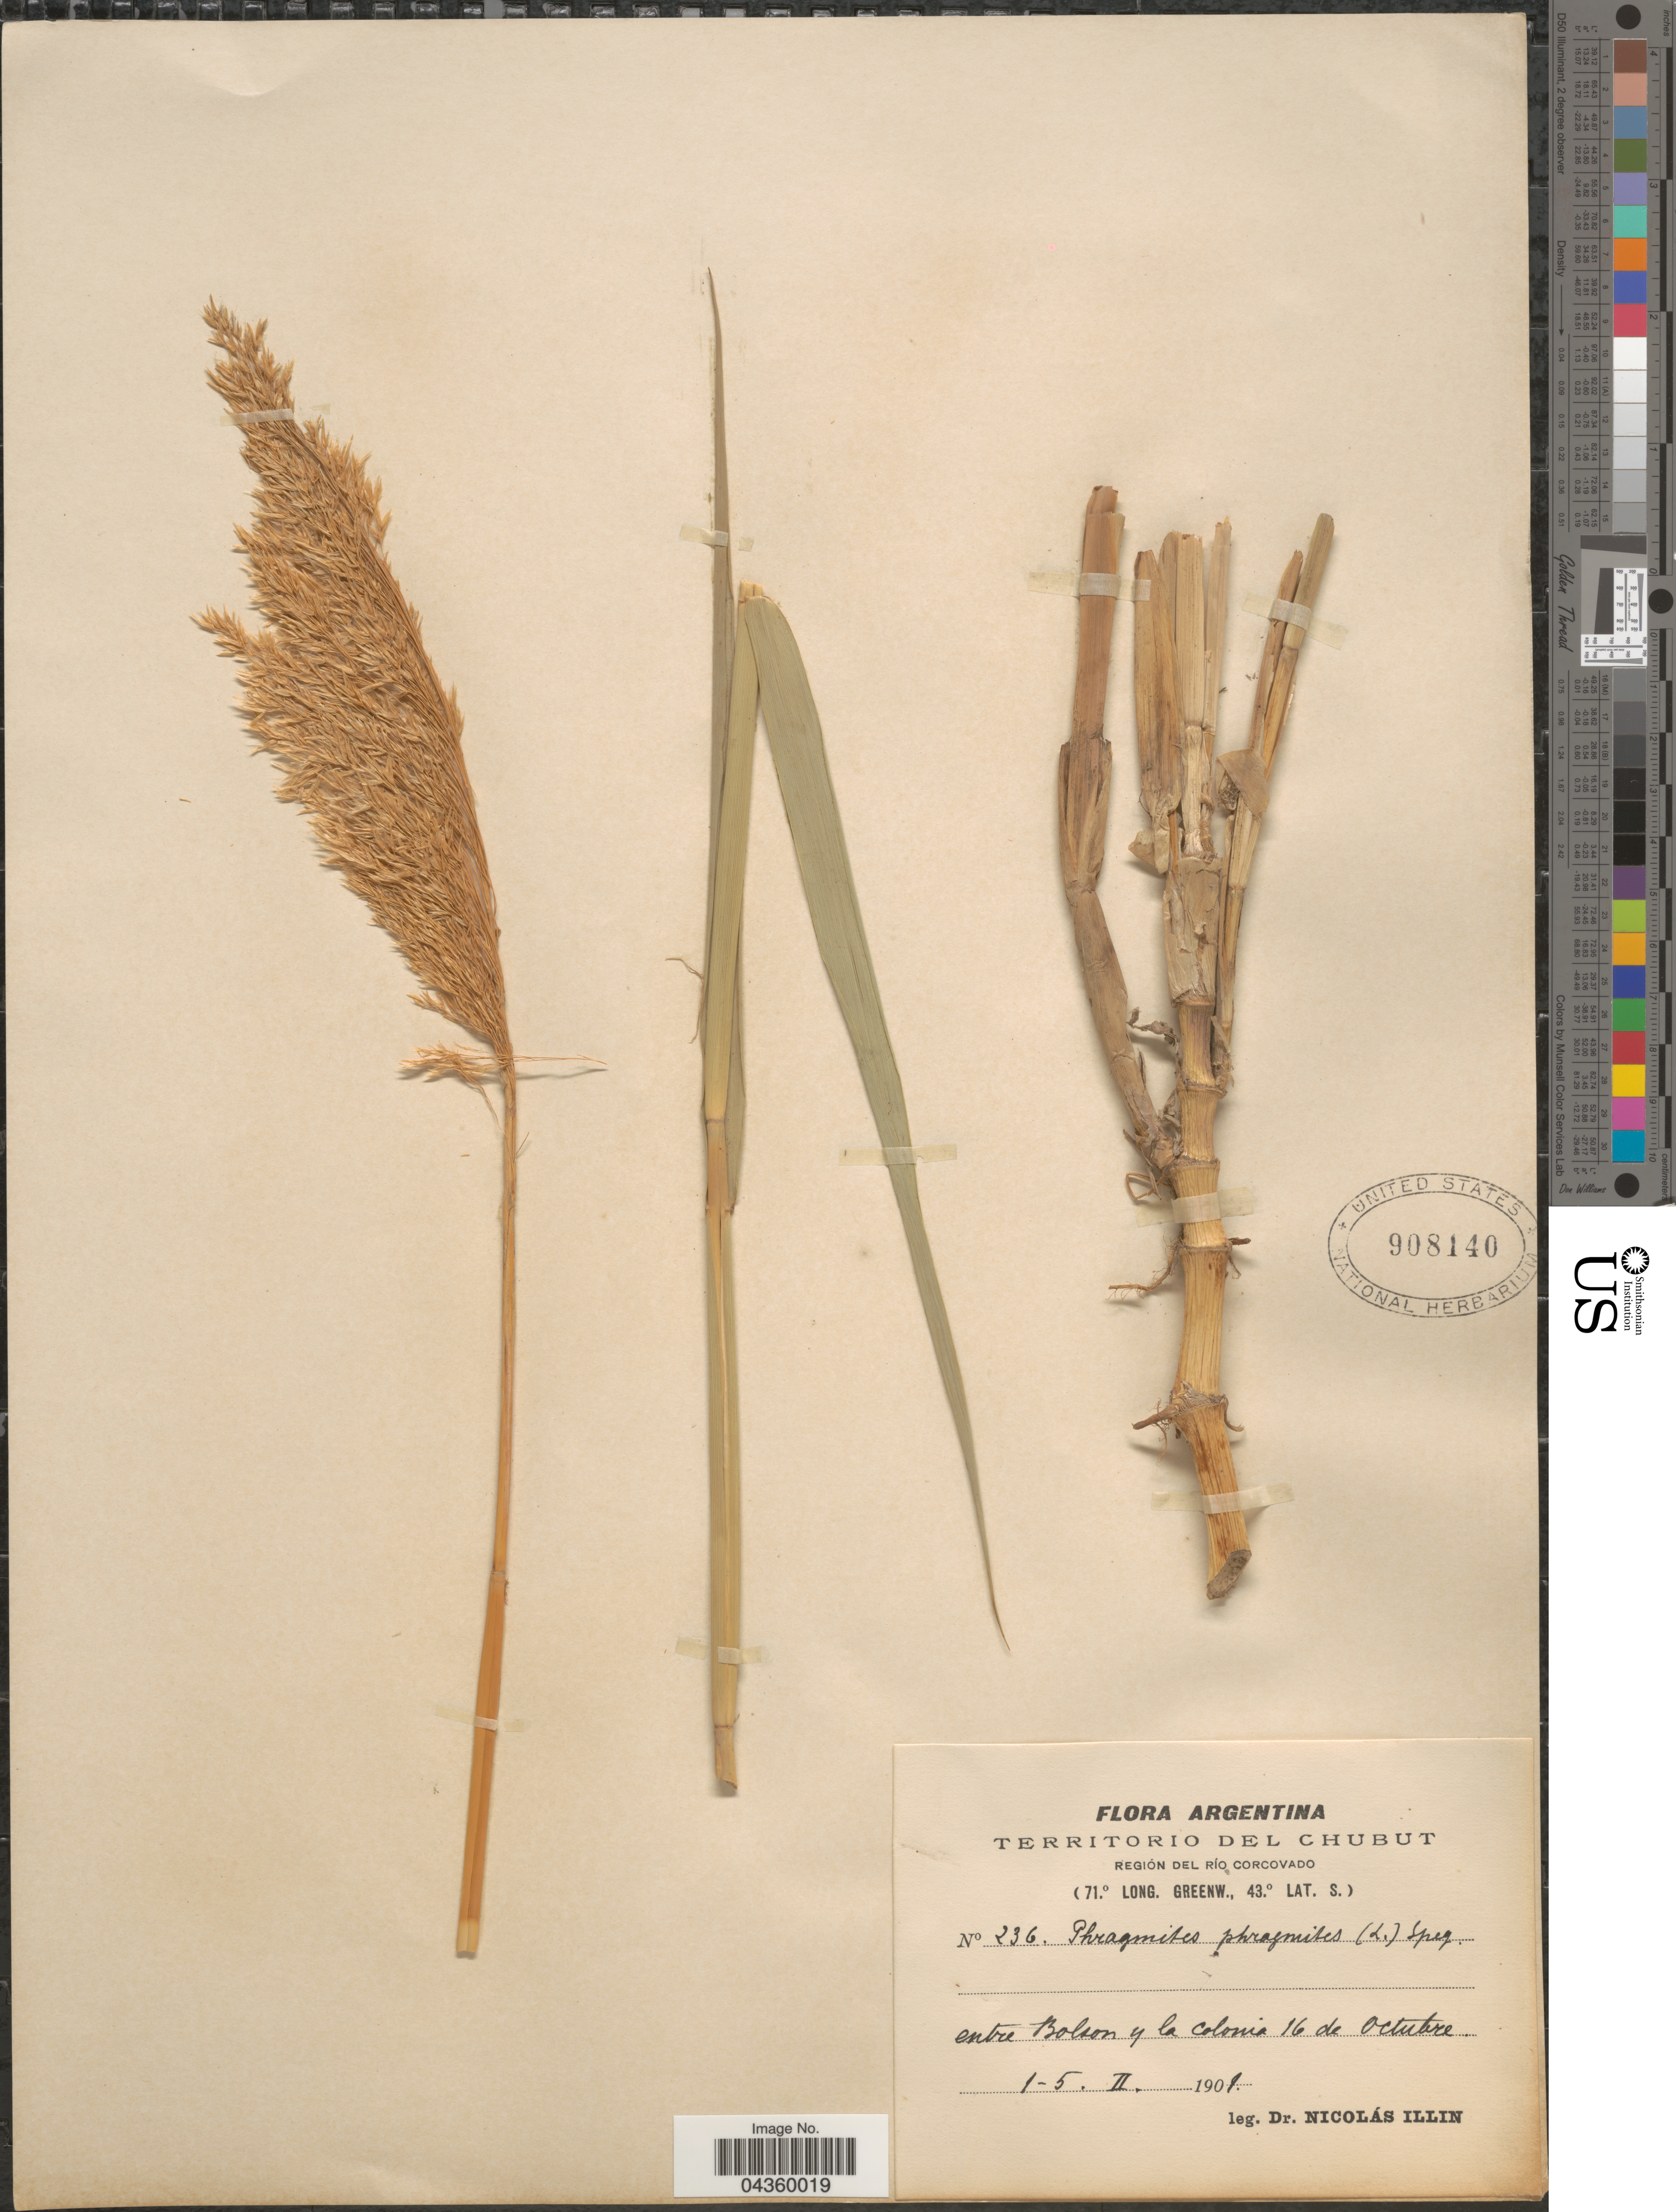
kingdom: Plantae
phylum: Tracheophyta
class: Liliopsida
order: Poales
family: Poaceae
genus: Phragmites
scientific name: Phragmites australis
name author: (Cav.) Trin. ex Steud.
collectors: N. Illin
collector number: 236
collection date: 1901-02-01/1901-02-05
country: Argentina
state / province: Chubut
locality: Región del Río Corcovado. Entre Bolson y la colonia 16 de Octubre.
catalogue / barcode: US 908140